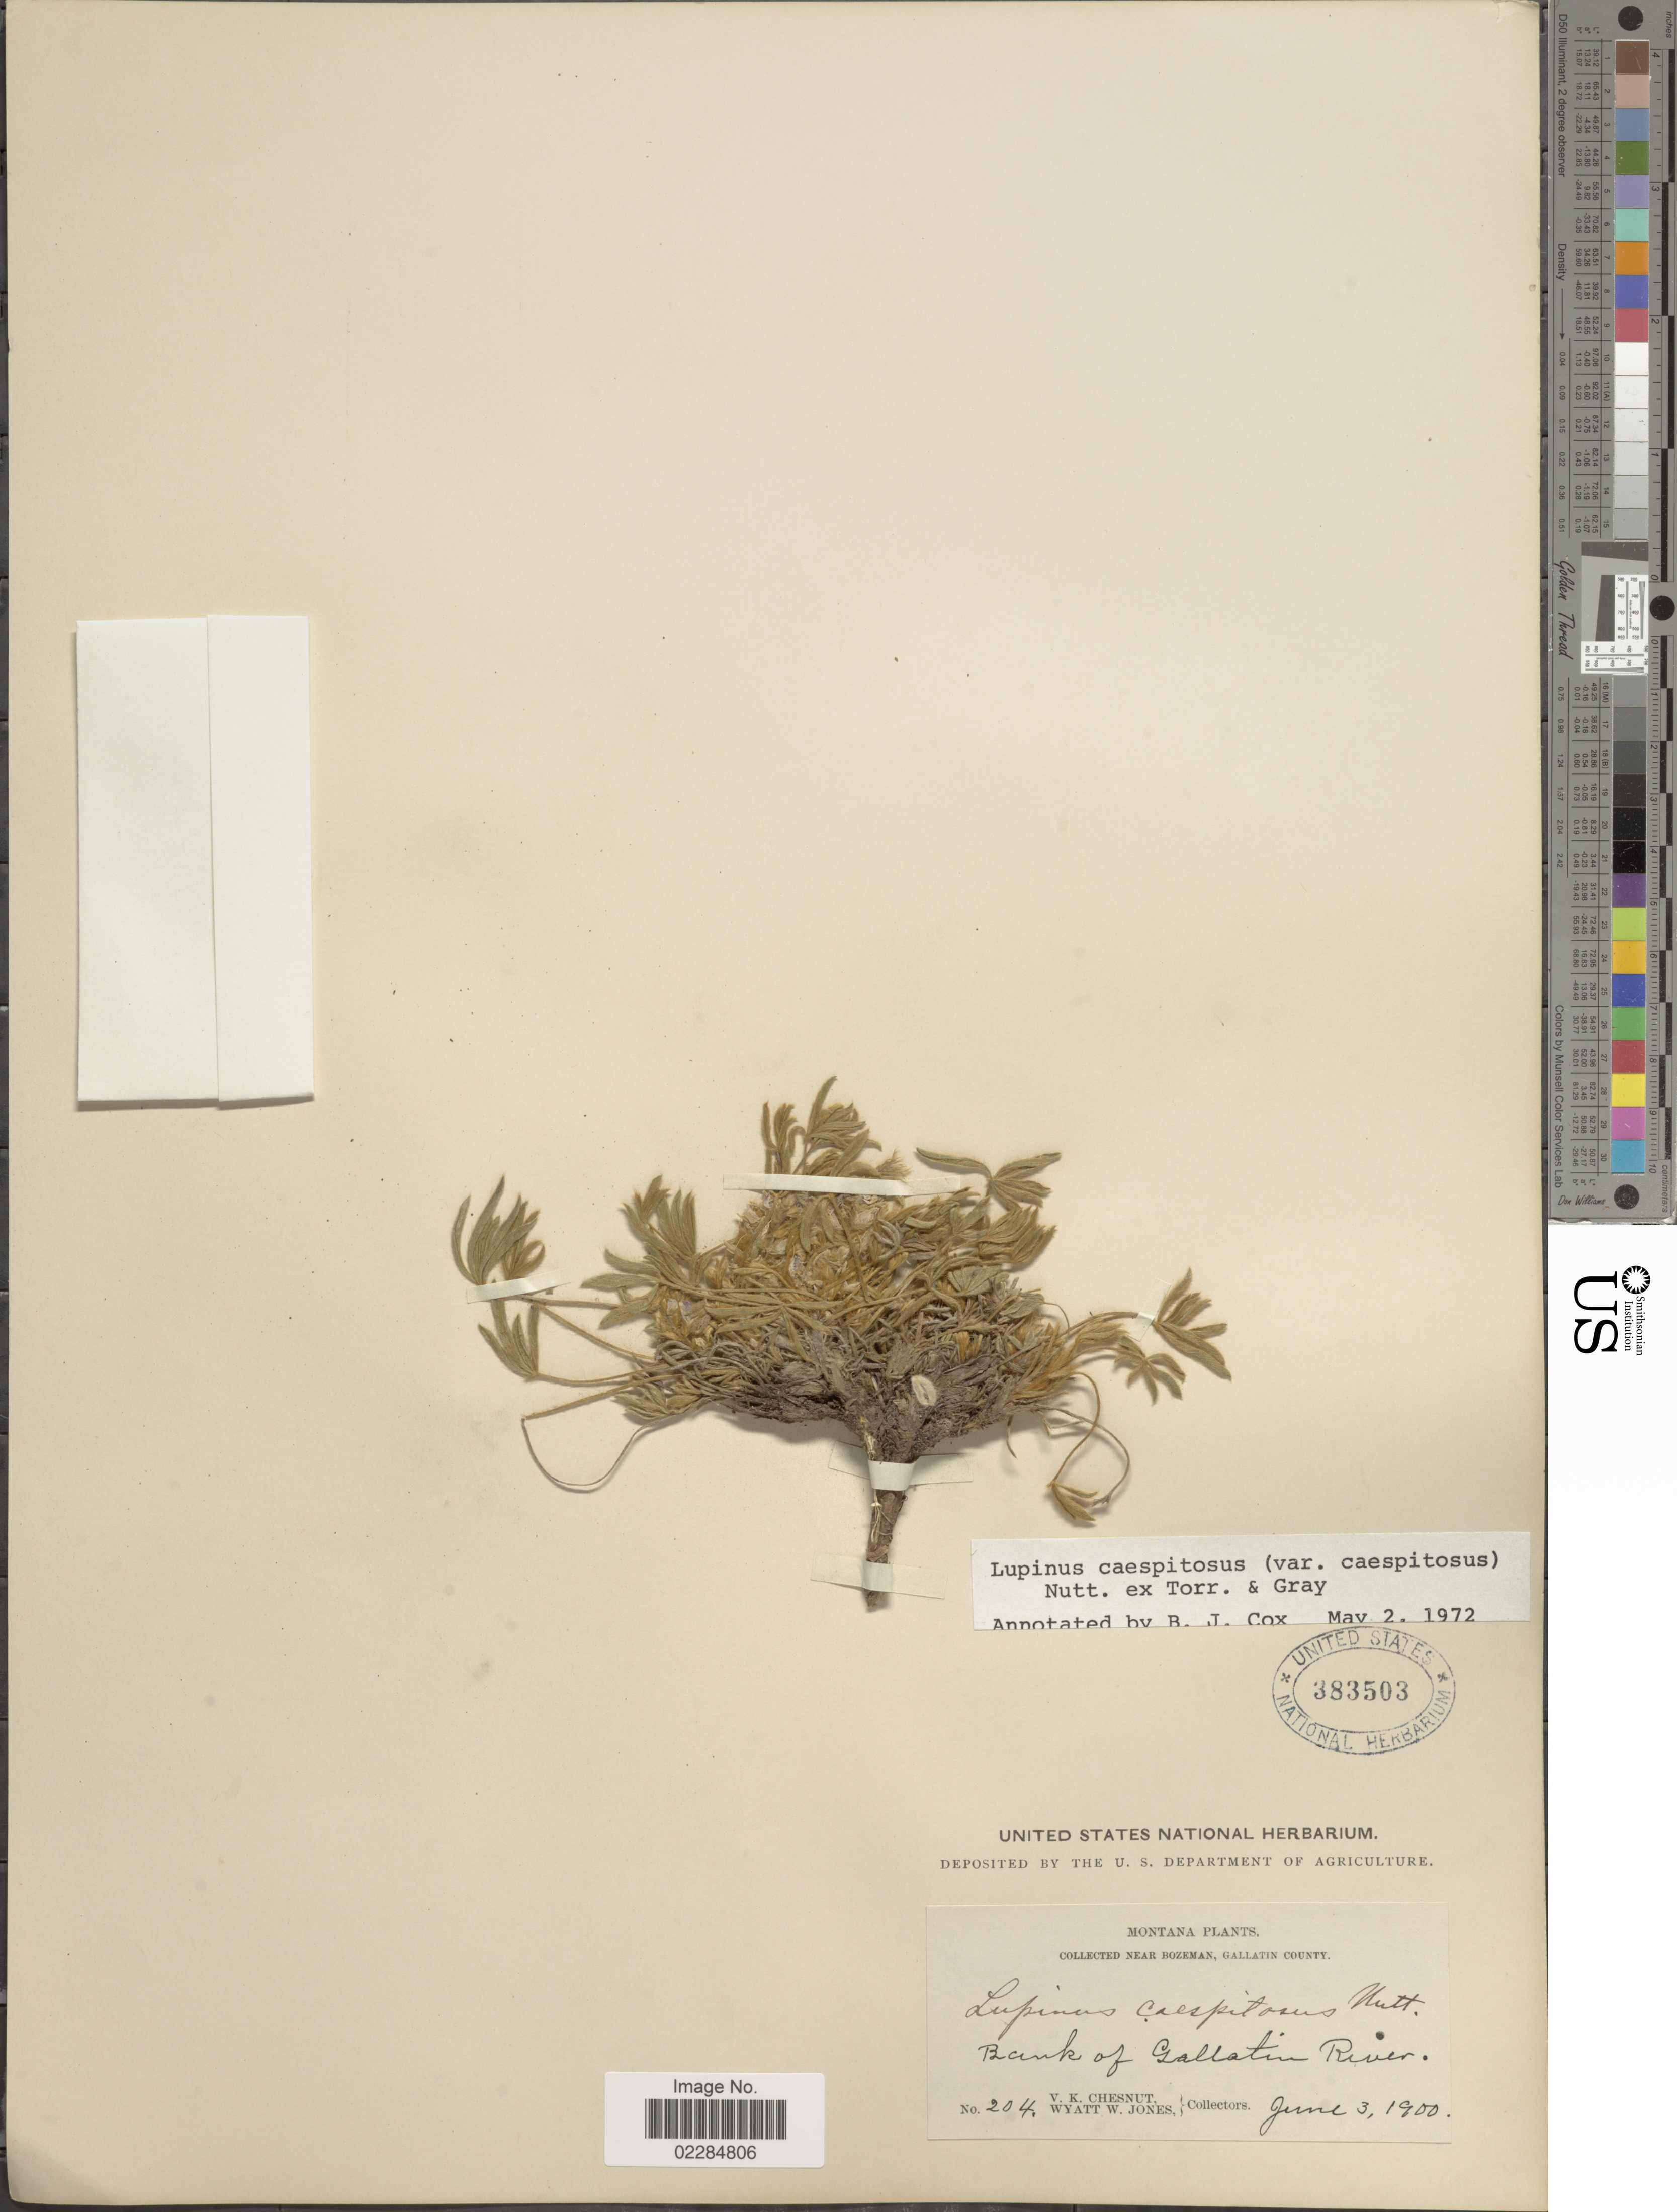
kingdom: Plantae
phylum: Tracheophyta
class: Magnoliopsida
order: Fabales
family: Fabaceae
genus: Lupinus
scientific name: Lupinus caespitosus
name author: Nutt.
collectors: V. Chesnut & W. W. Jones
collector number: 204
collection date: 1900-06-03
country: United States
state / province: Montana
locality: Near Bozeman, Gallatin County. Bank of Gallatin River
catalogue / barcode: US 383503